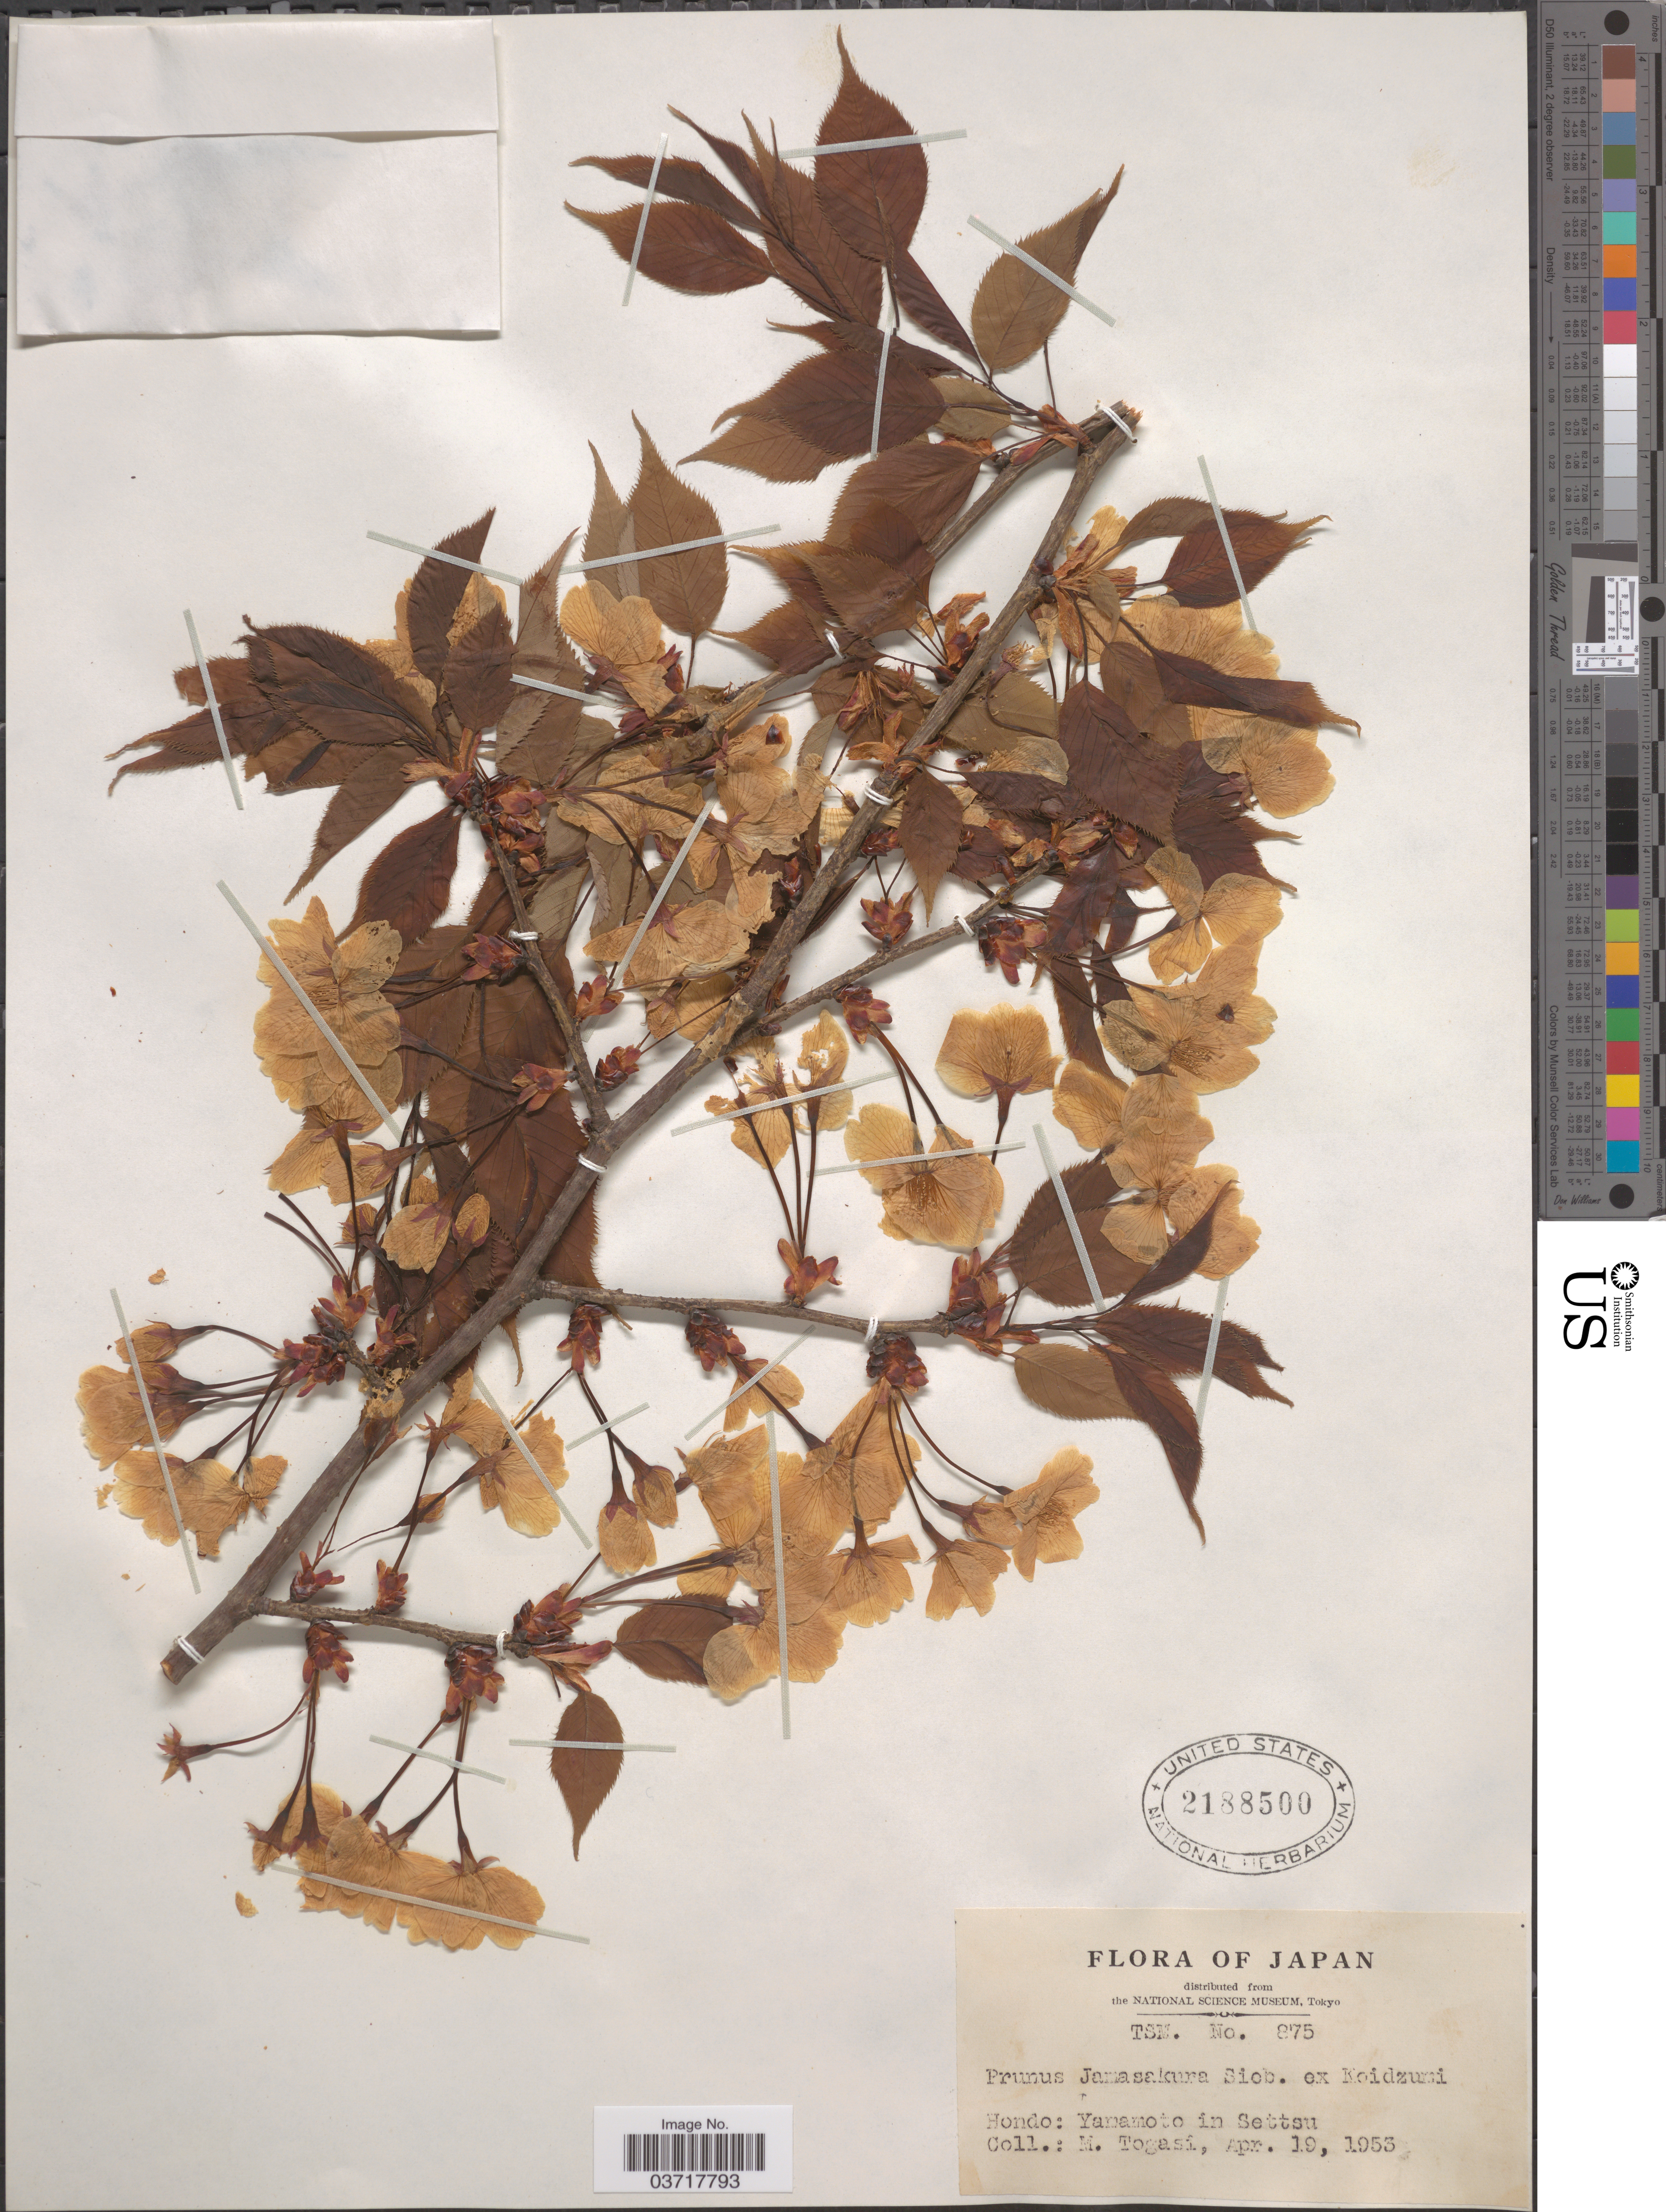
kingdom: Plantae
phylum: Tracheophyta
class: Magnoliopsida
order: Rosales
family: Rosaceae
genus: Prunus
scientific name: Prunus jamasakura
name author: Siebold ex Koidz.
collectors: M. Togasi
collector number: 875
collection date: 1953-04-19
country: Japan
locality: Hondo: Yamamoto in Settsu.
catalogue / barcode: US 2188500